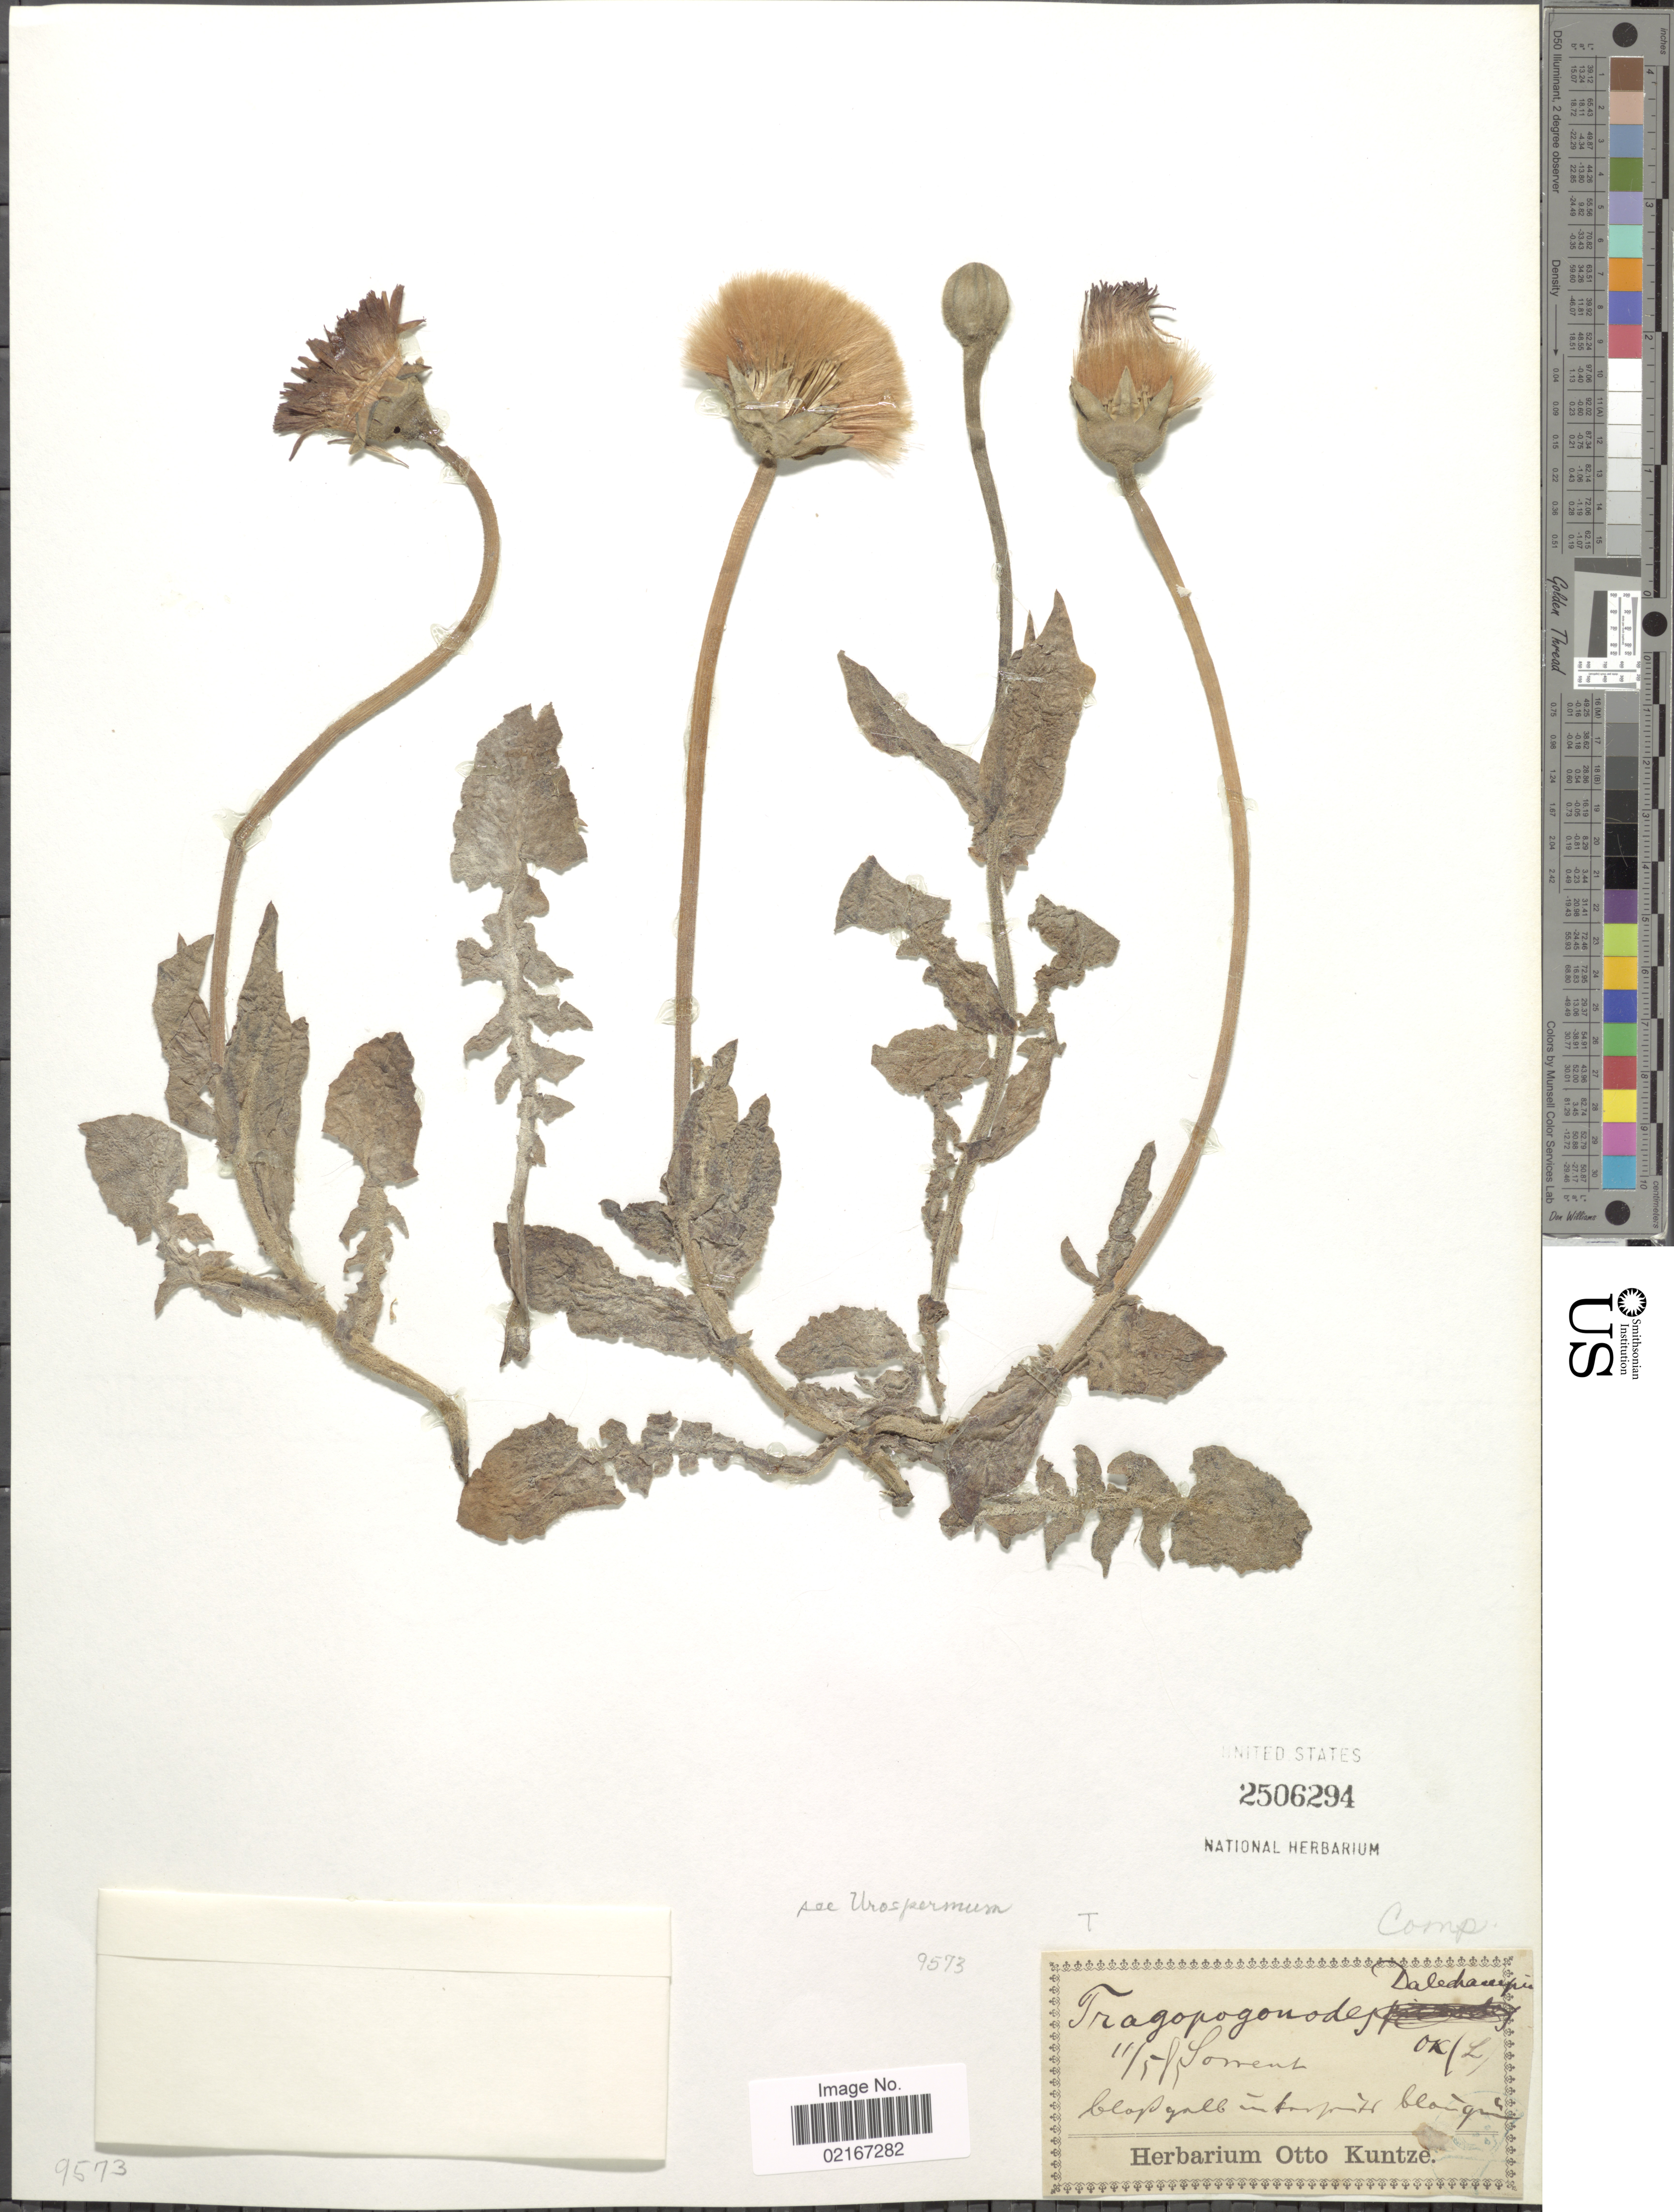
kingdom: Plantae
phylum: Tracheophyta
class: Magnoliopsida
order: Asterales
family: Asteraceae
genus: Urospermum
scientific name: Urospermum dalechampii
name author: (L.) F.W. Schmidt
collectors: ex herb. Otto Kuntze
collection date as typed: Transcribed d/m/y: 11/5/85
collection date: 1885-05-11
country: Italy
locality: Sorrent, [illegible text]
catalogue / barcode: US 2506294